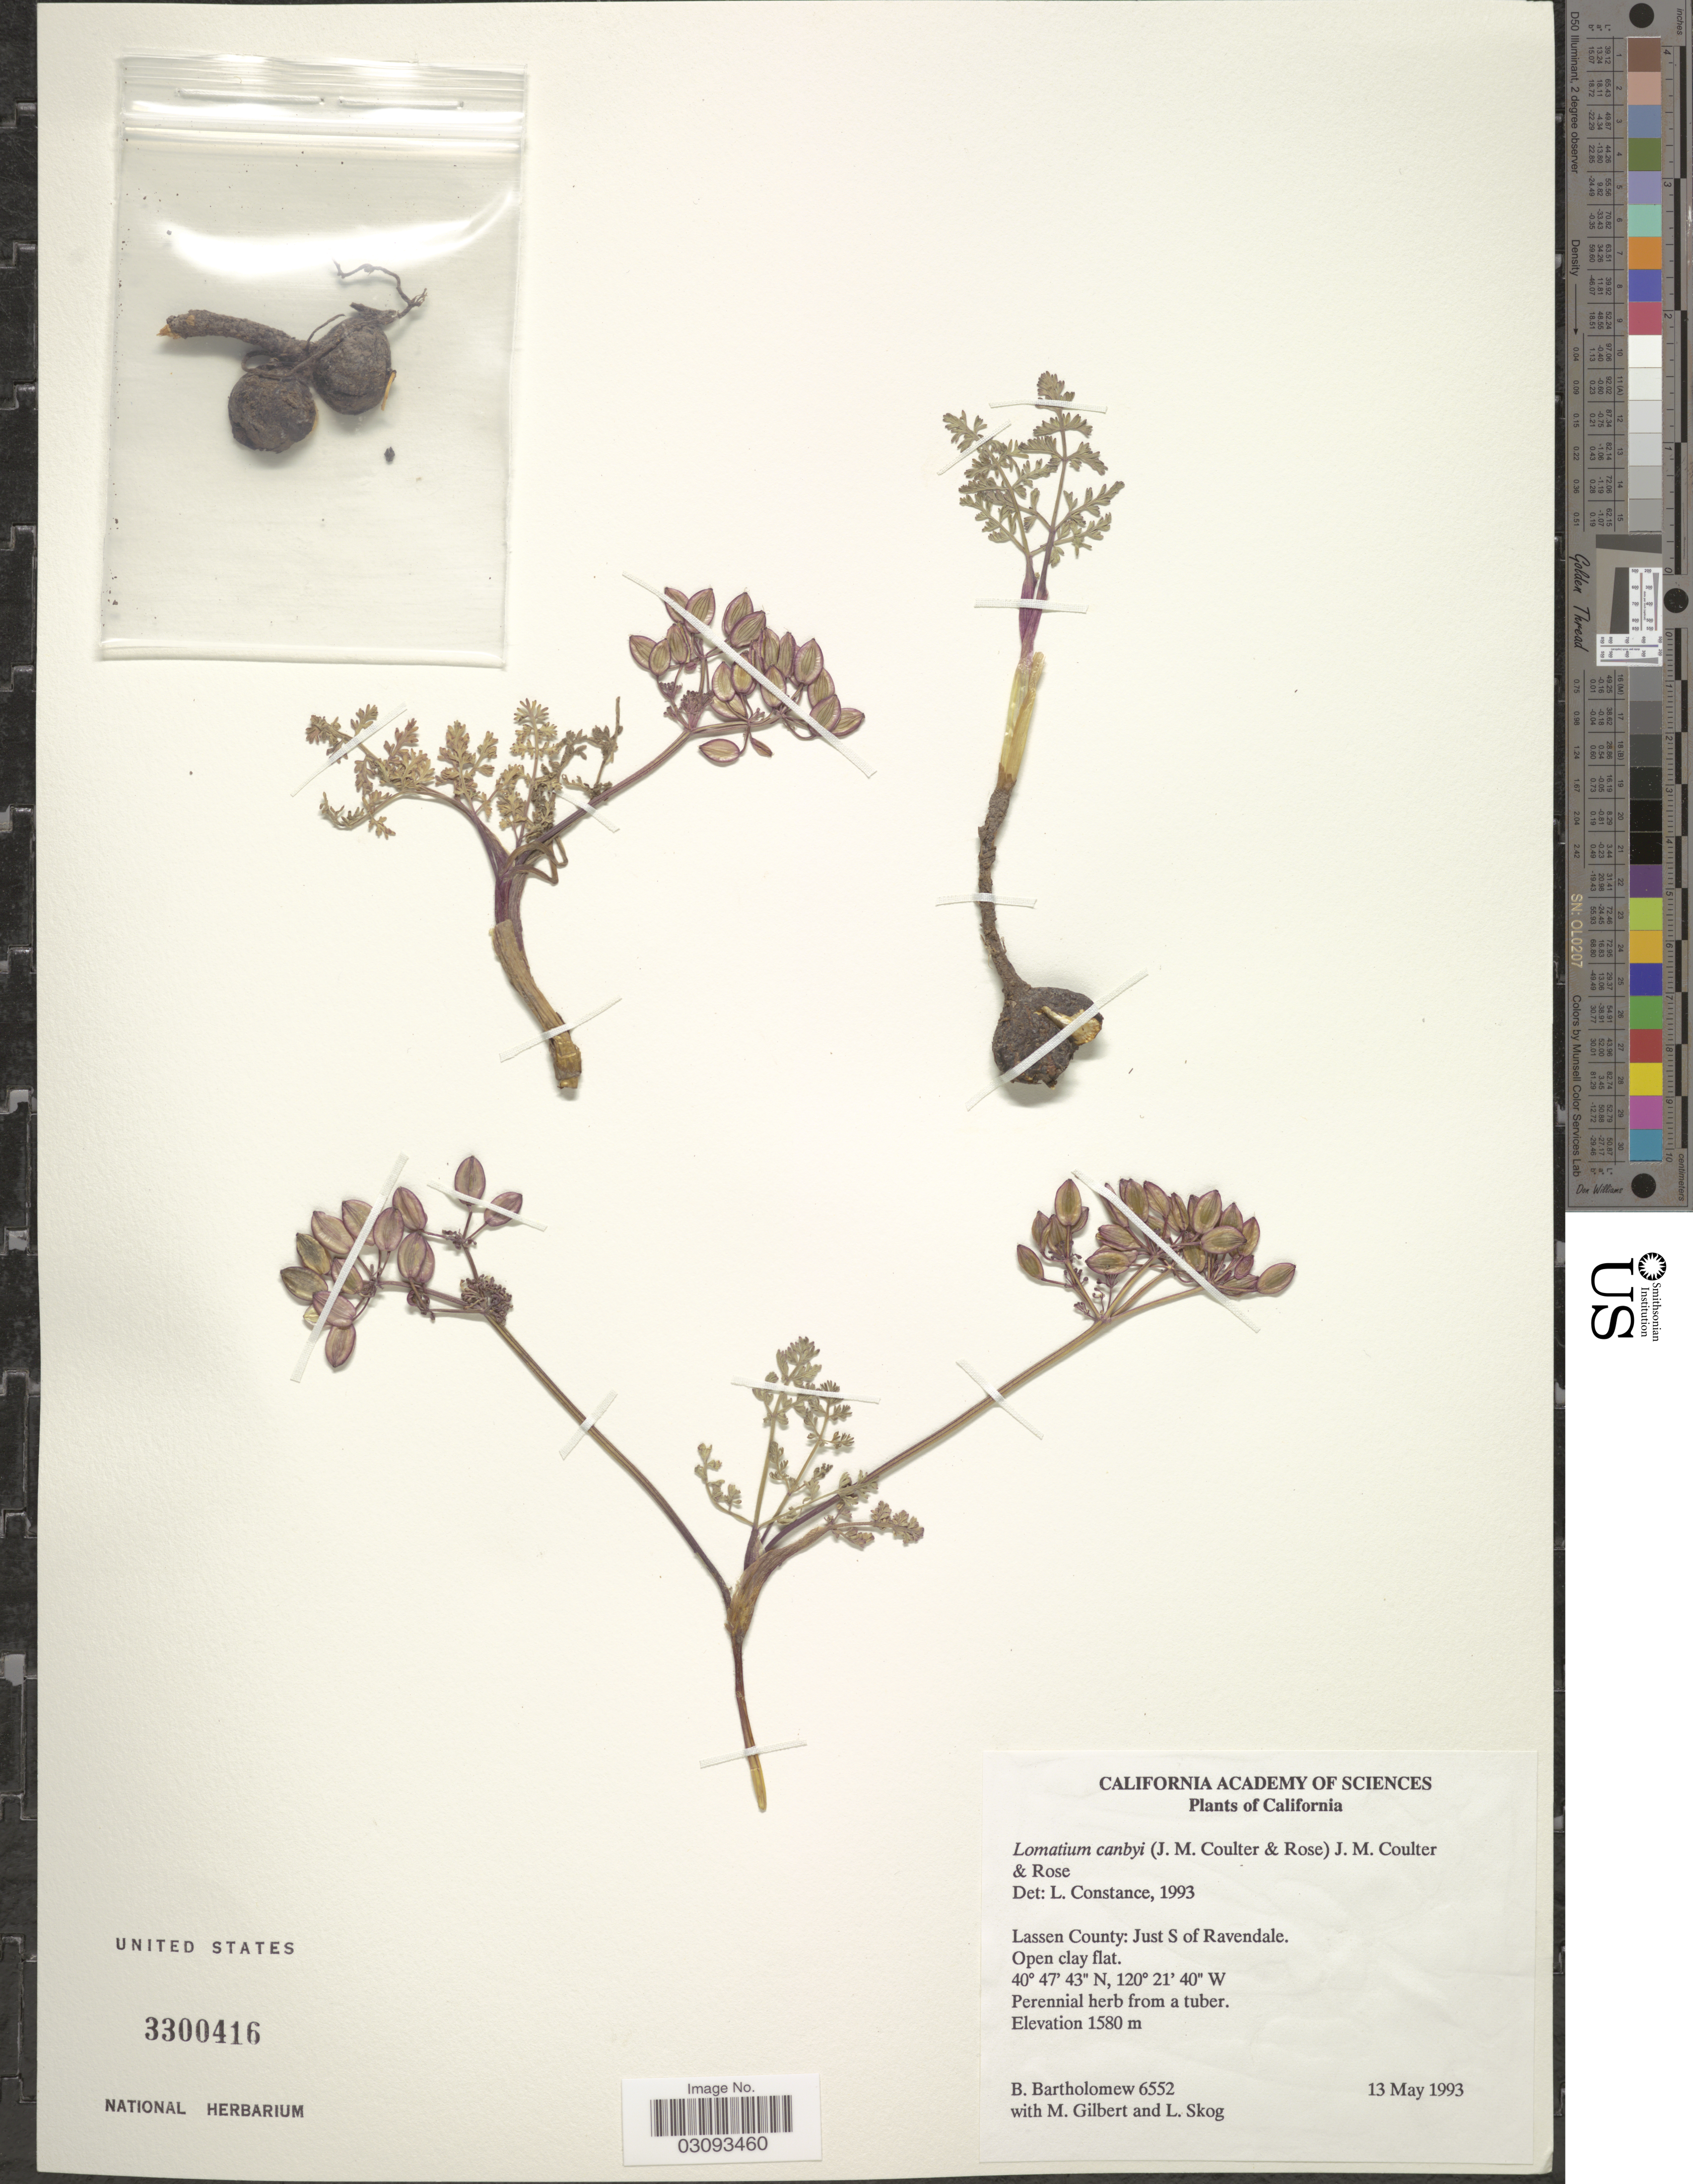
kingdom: Plantae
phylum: Tracheophyta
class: Magnoliopsida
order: Apiales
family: Apiaceae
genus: Lomatium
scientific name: Lomatium canbyi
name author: (J.M. Coult. & Rose) J.M. Coult. & Rose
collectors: B. Bartholomew, M. Gilbert & L. E. Skog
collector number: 6552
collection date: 1993-05-13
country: United States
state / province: California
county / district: Lassen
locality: Lassen County: Just S of Ravendale.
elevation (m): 1580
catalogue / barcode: US 3300416